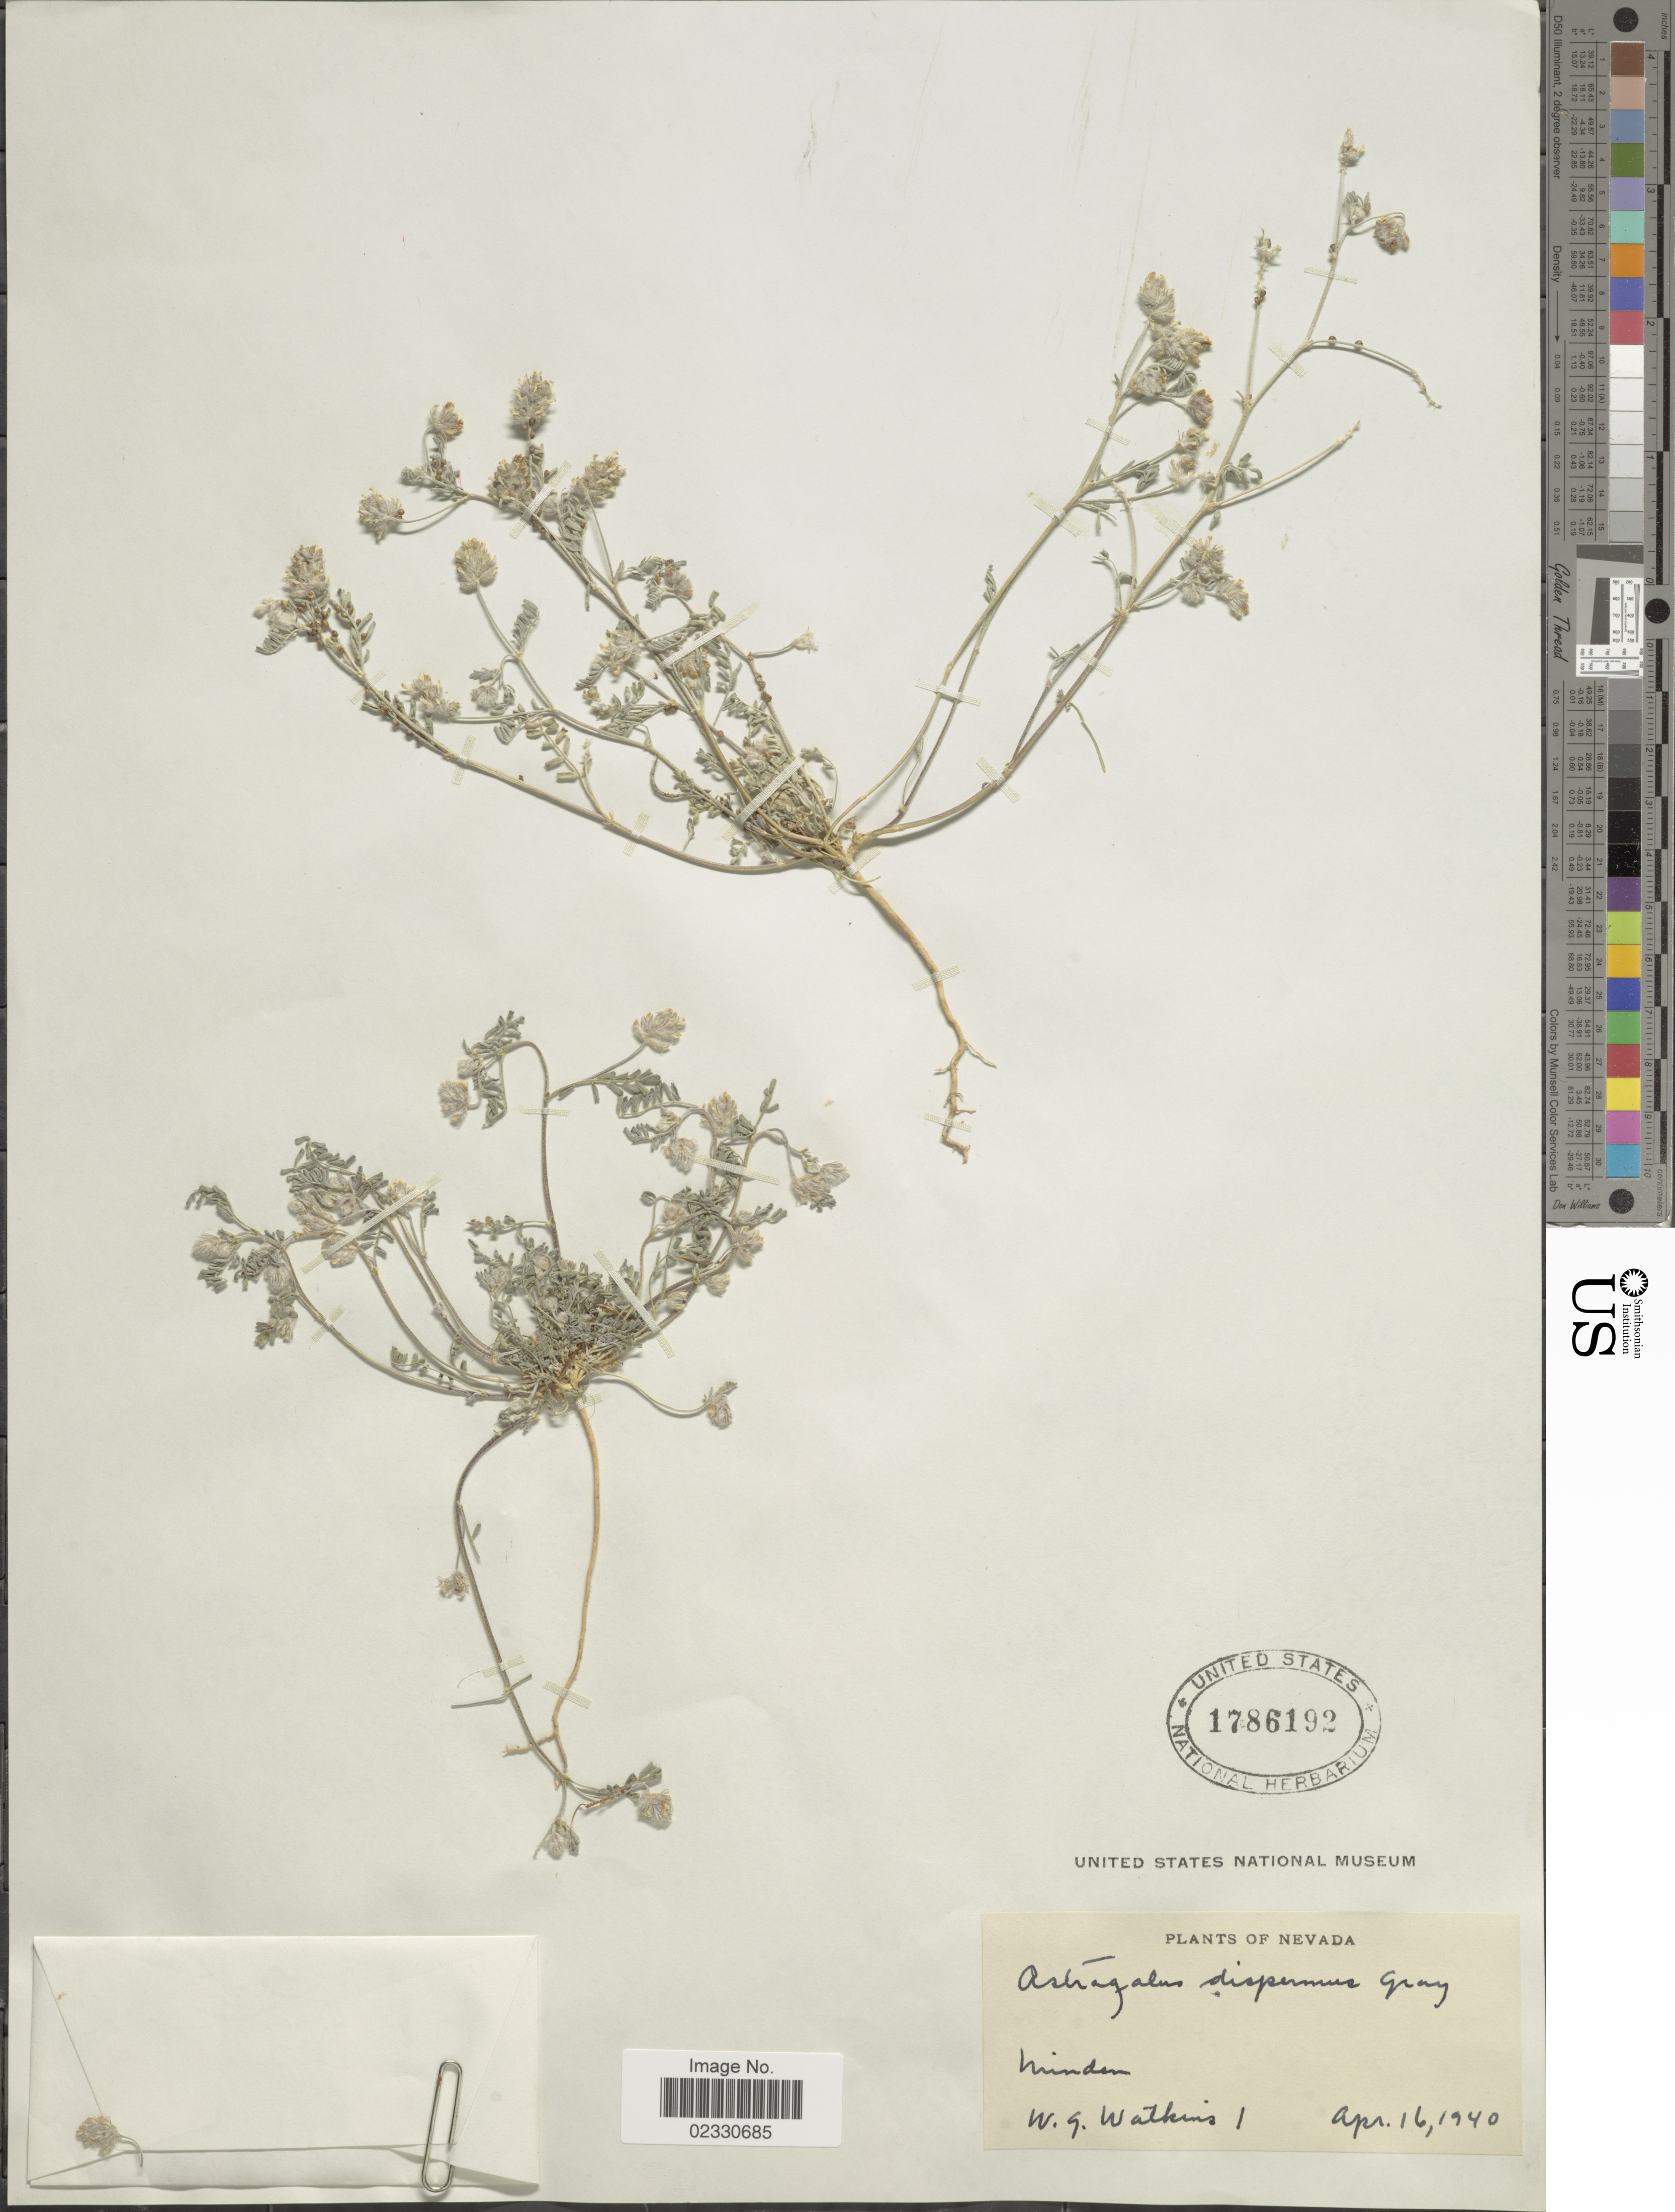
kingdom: Plantae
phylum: Tracheophyta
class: Magnoliopsida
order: Fabales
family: Fabaceae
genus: Astragalus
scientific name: Astragalus dispermus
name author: A. Gray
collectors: W. Watkins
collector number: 1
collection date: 1940-04-16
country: United States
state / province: Nevada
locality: Minden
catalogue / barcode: US 1786192